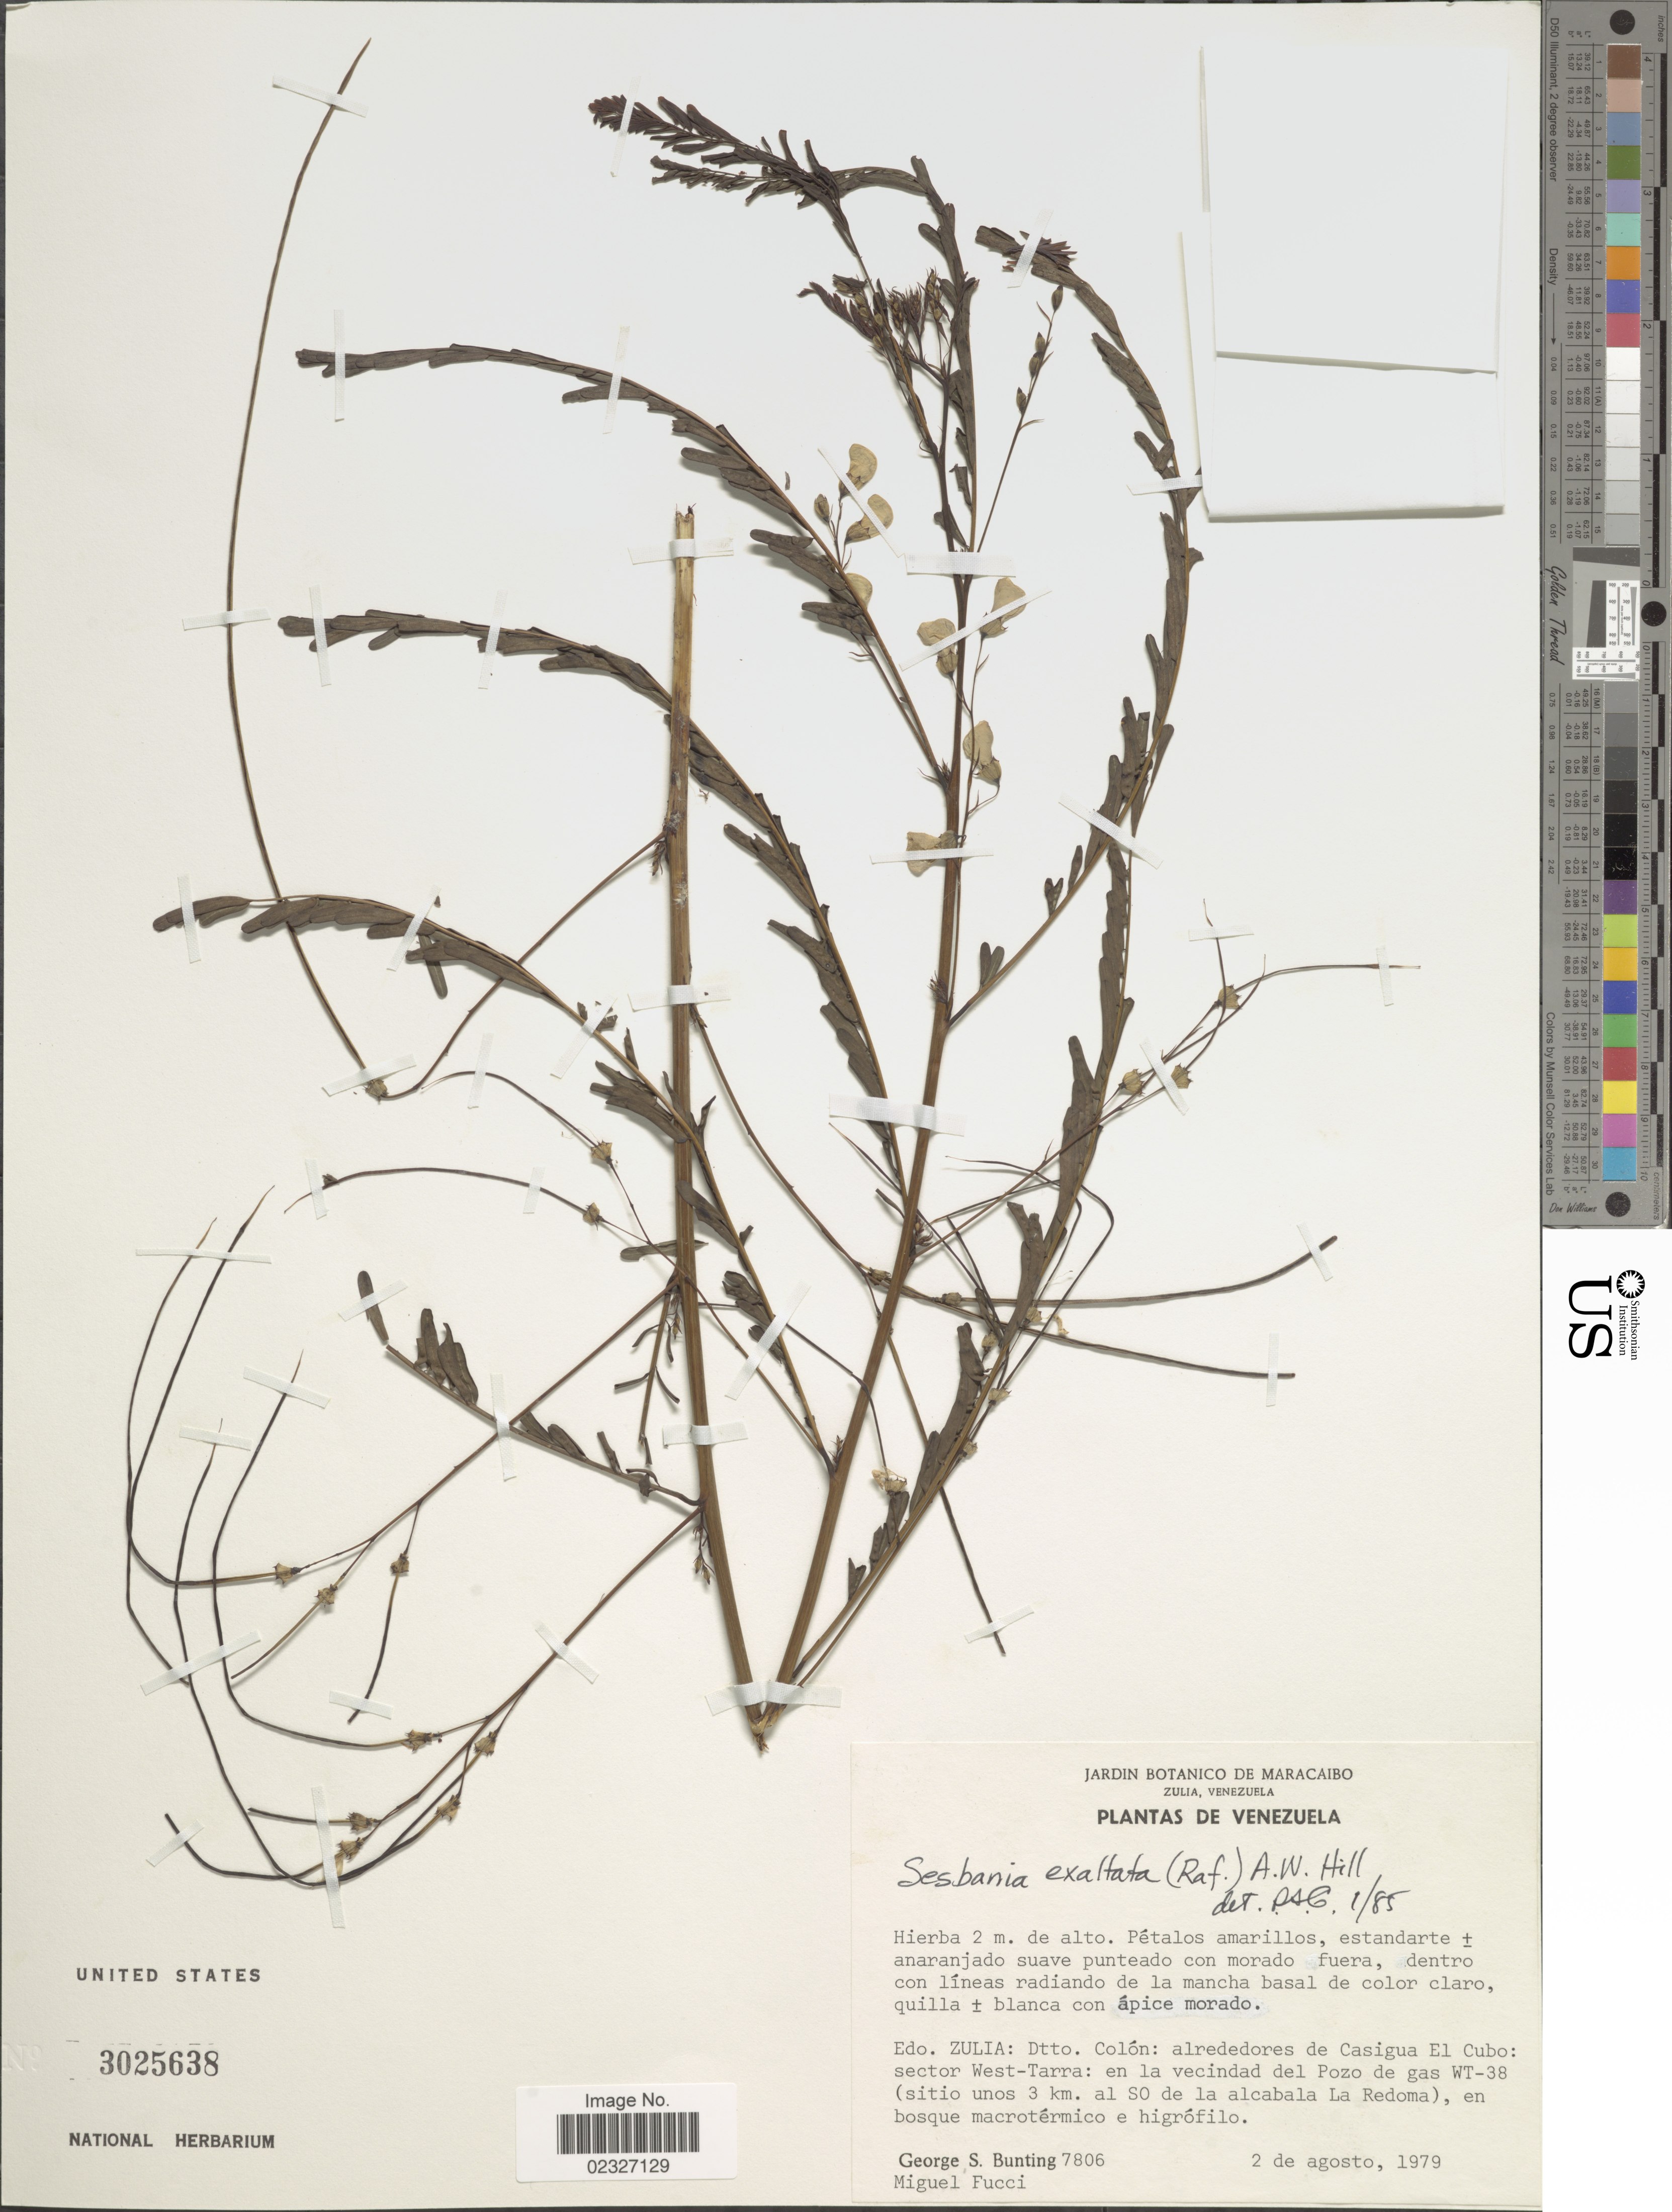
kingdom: Plantae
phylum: Tracheophyta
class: Magnoliopsida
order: Fabales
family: Fabaceae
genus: Sesbania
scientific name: Sesbania exaltata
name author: (Raf.) Cory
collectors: G. S. Bunting & M. Fucci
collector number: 7806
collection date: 1979-08-02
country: Venezuela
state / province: Zulia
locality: Dtto Colón: alrededores de Casigua El Cubo: sector West-Tarra: en la vecindad del Pozo de gas Wt-38 (sitio unos 3 km al SO de la alcabala La Redoma), en bosque macrotérmico e higrófilo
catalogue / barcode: US 3025638